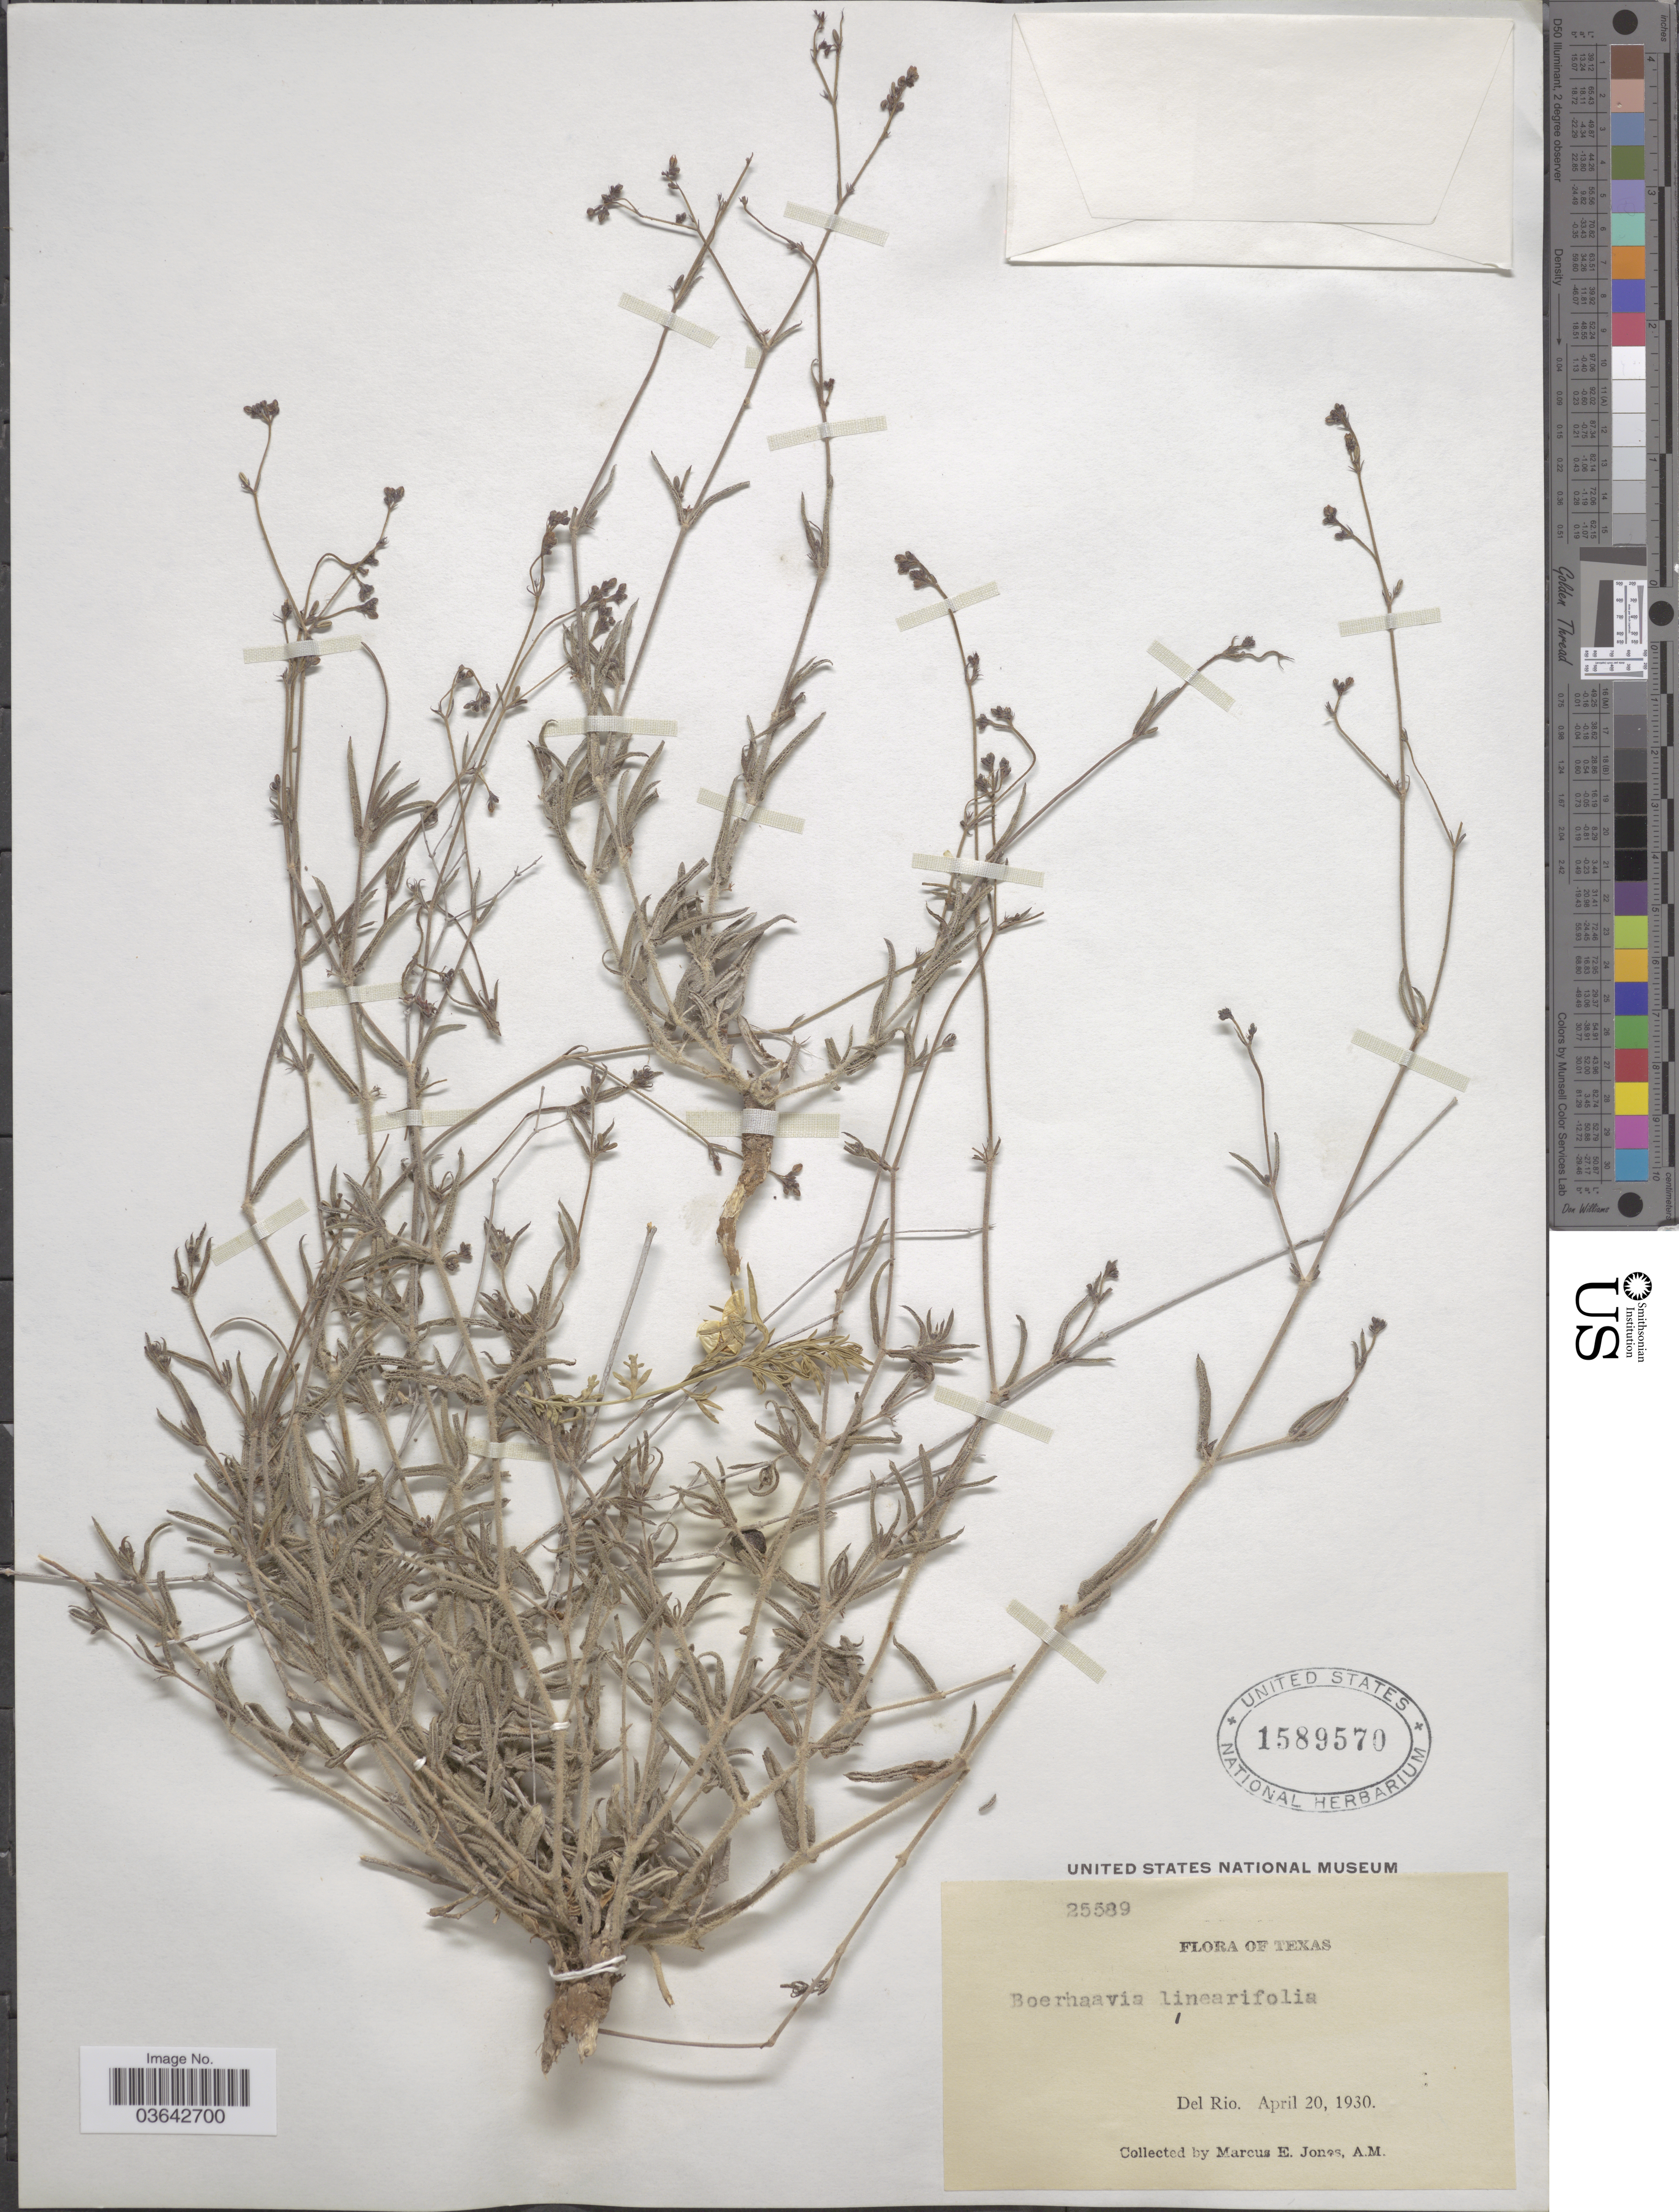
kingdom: Plantae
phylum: Tracheophyta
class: Magnoliopsida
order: Caryophyllales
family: Nyctaginaceae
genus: Boerhavia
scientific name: Boerhavia linearifolia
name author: A. Gray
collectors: M. E. Jones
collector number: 25589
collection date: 1930-04-20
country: United States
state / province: Texas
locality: Del Rio.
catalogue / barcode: US 1589570